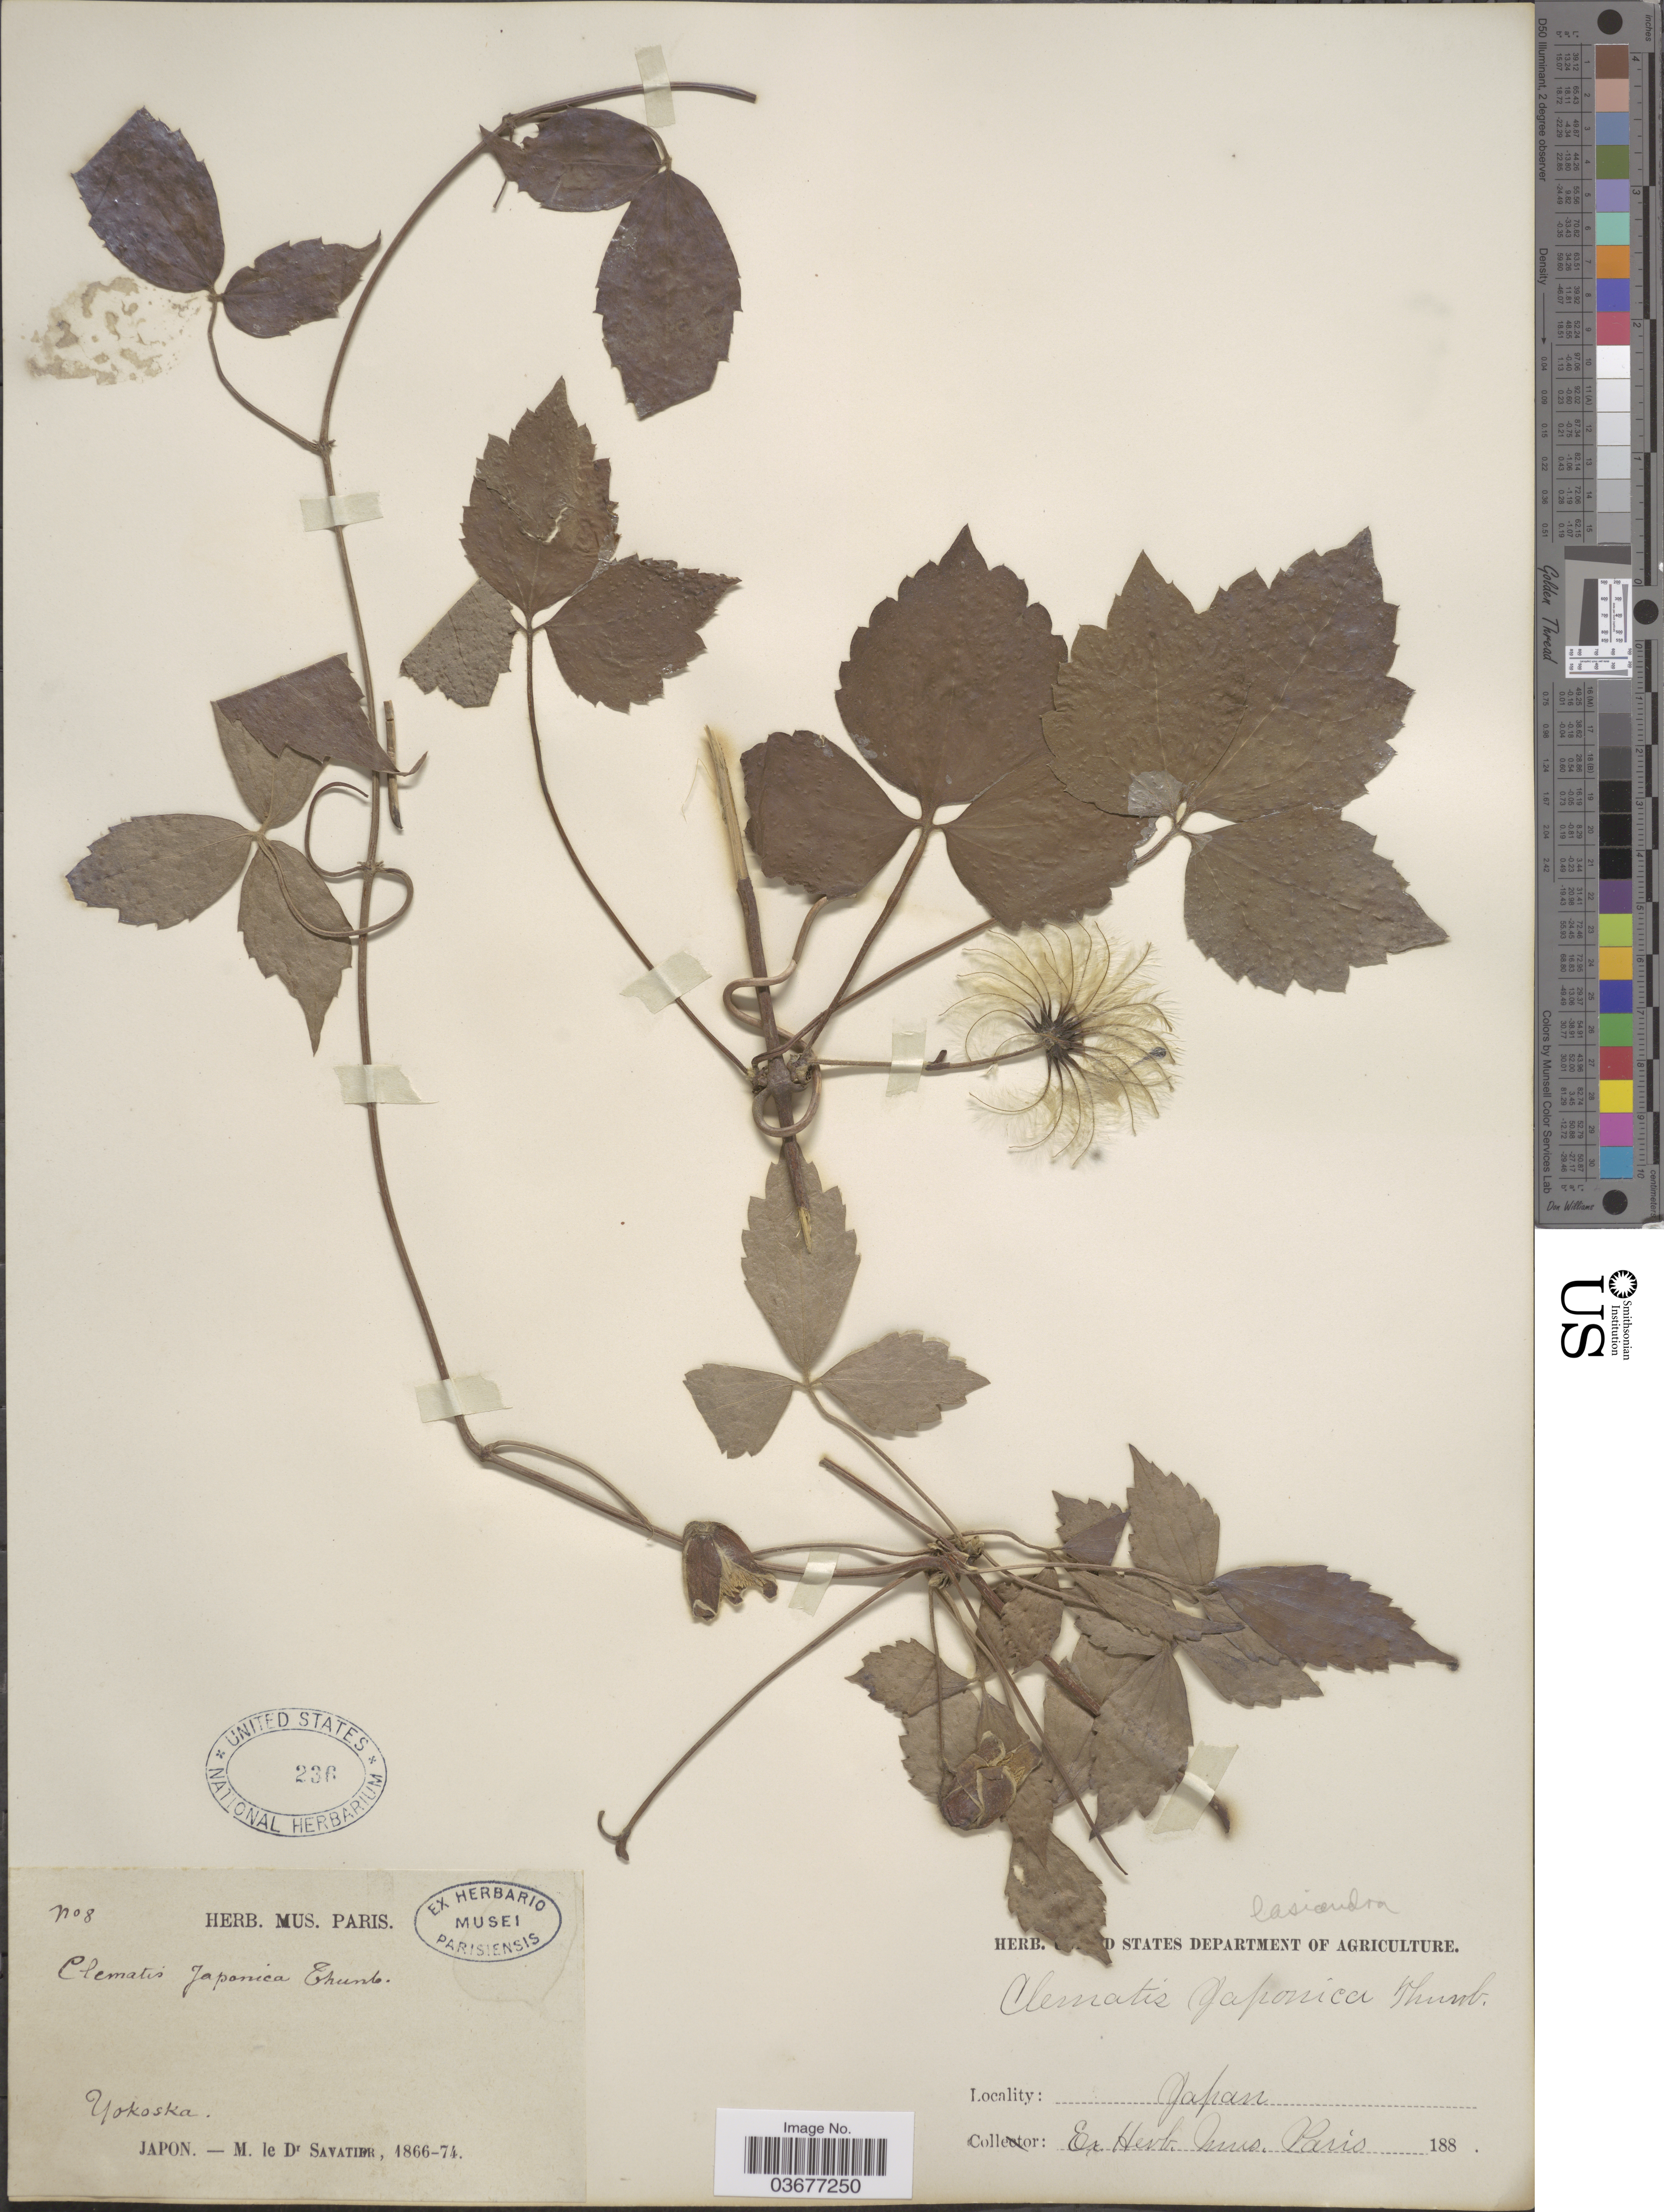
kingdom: Plantae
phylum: Tracheophyta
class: Magnoliopsida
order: Ranunculales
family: Ranunculaceae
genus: Clematis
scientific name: Clematis japonica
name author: Thunb.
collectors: Savatier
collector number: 8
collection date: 1866/1874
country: Japan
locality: Yokoska.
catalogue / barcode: US 236